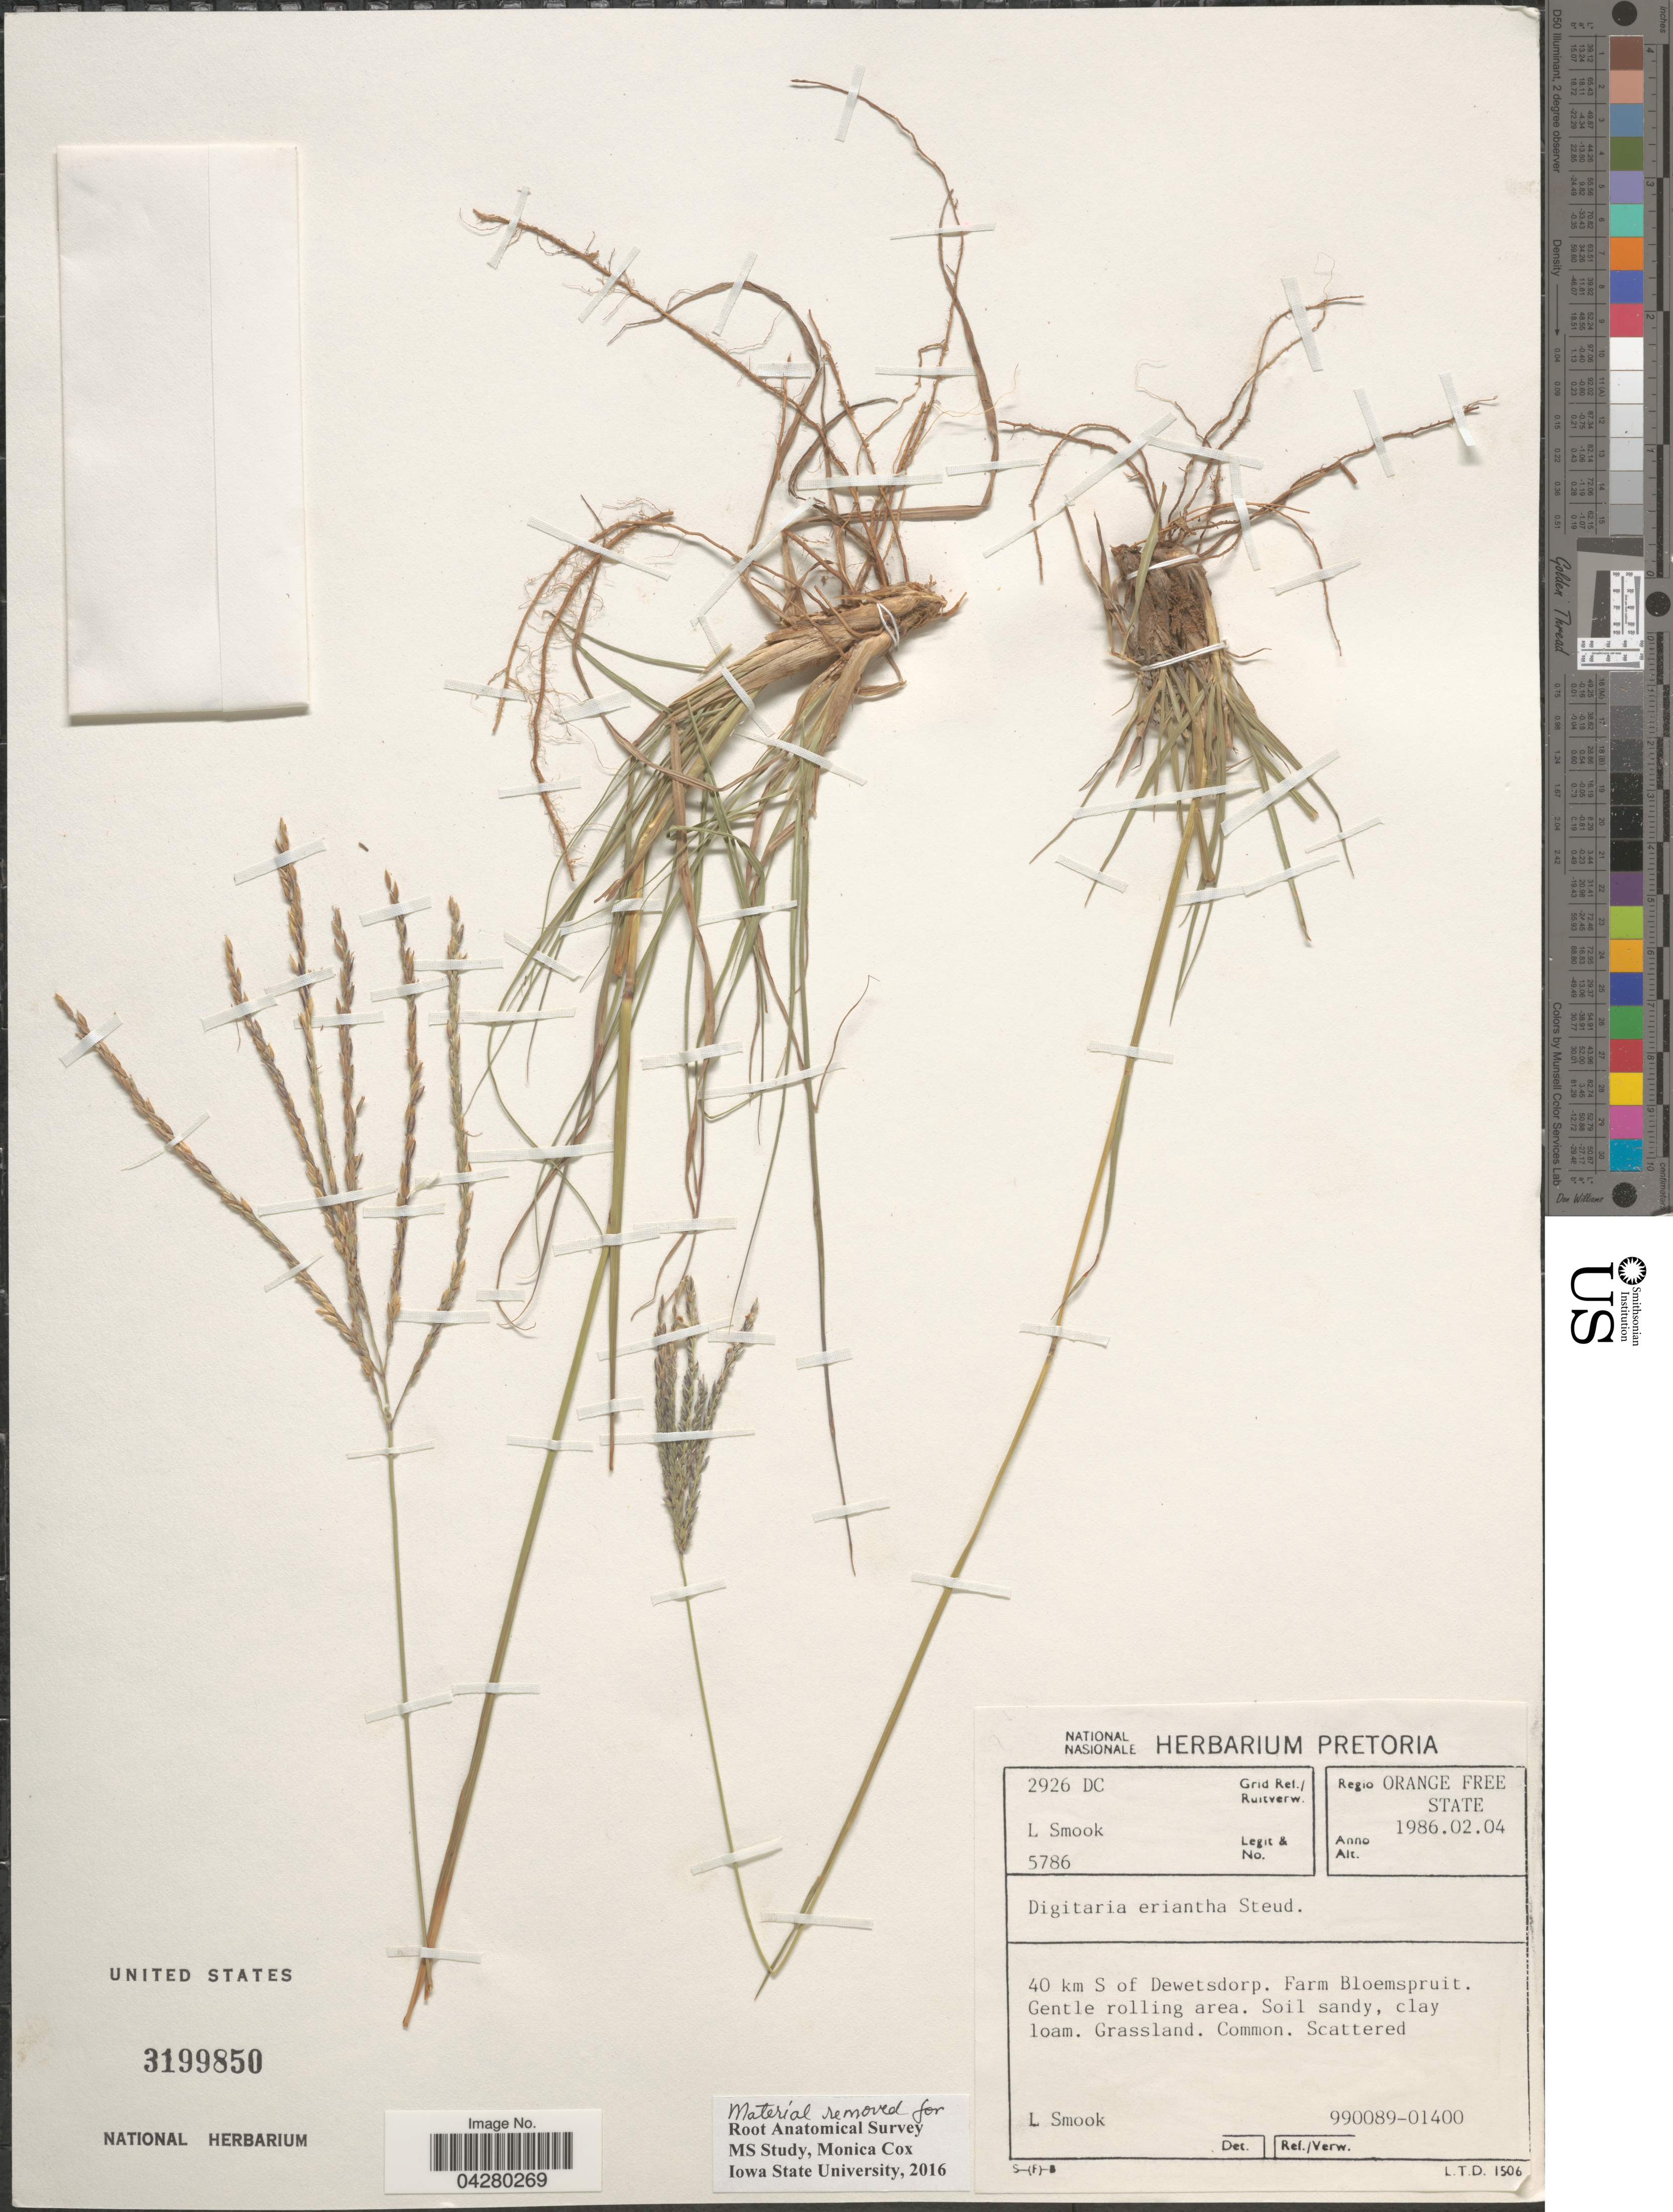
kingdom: Plantae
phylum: Tracheophyta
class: Liliopsida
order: Poales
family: Poaceae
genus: Digitaria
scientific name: Digitaria eriantha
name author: Steud.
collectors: L. Smook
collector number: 5786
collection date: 1986-02-04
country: South Africa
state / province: Free State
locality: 2926 DC Grid Ref. Regio Orange Free State. 40 km S of Dewetsdorp. Farm Bloemspruit.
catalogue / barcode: US 3199850